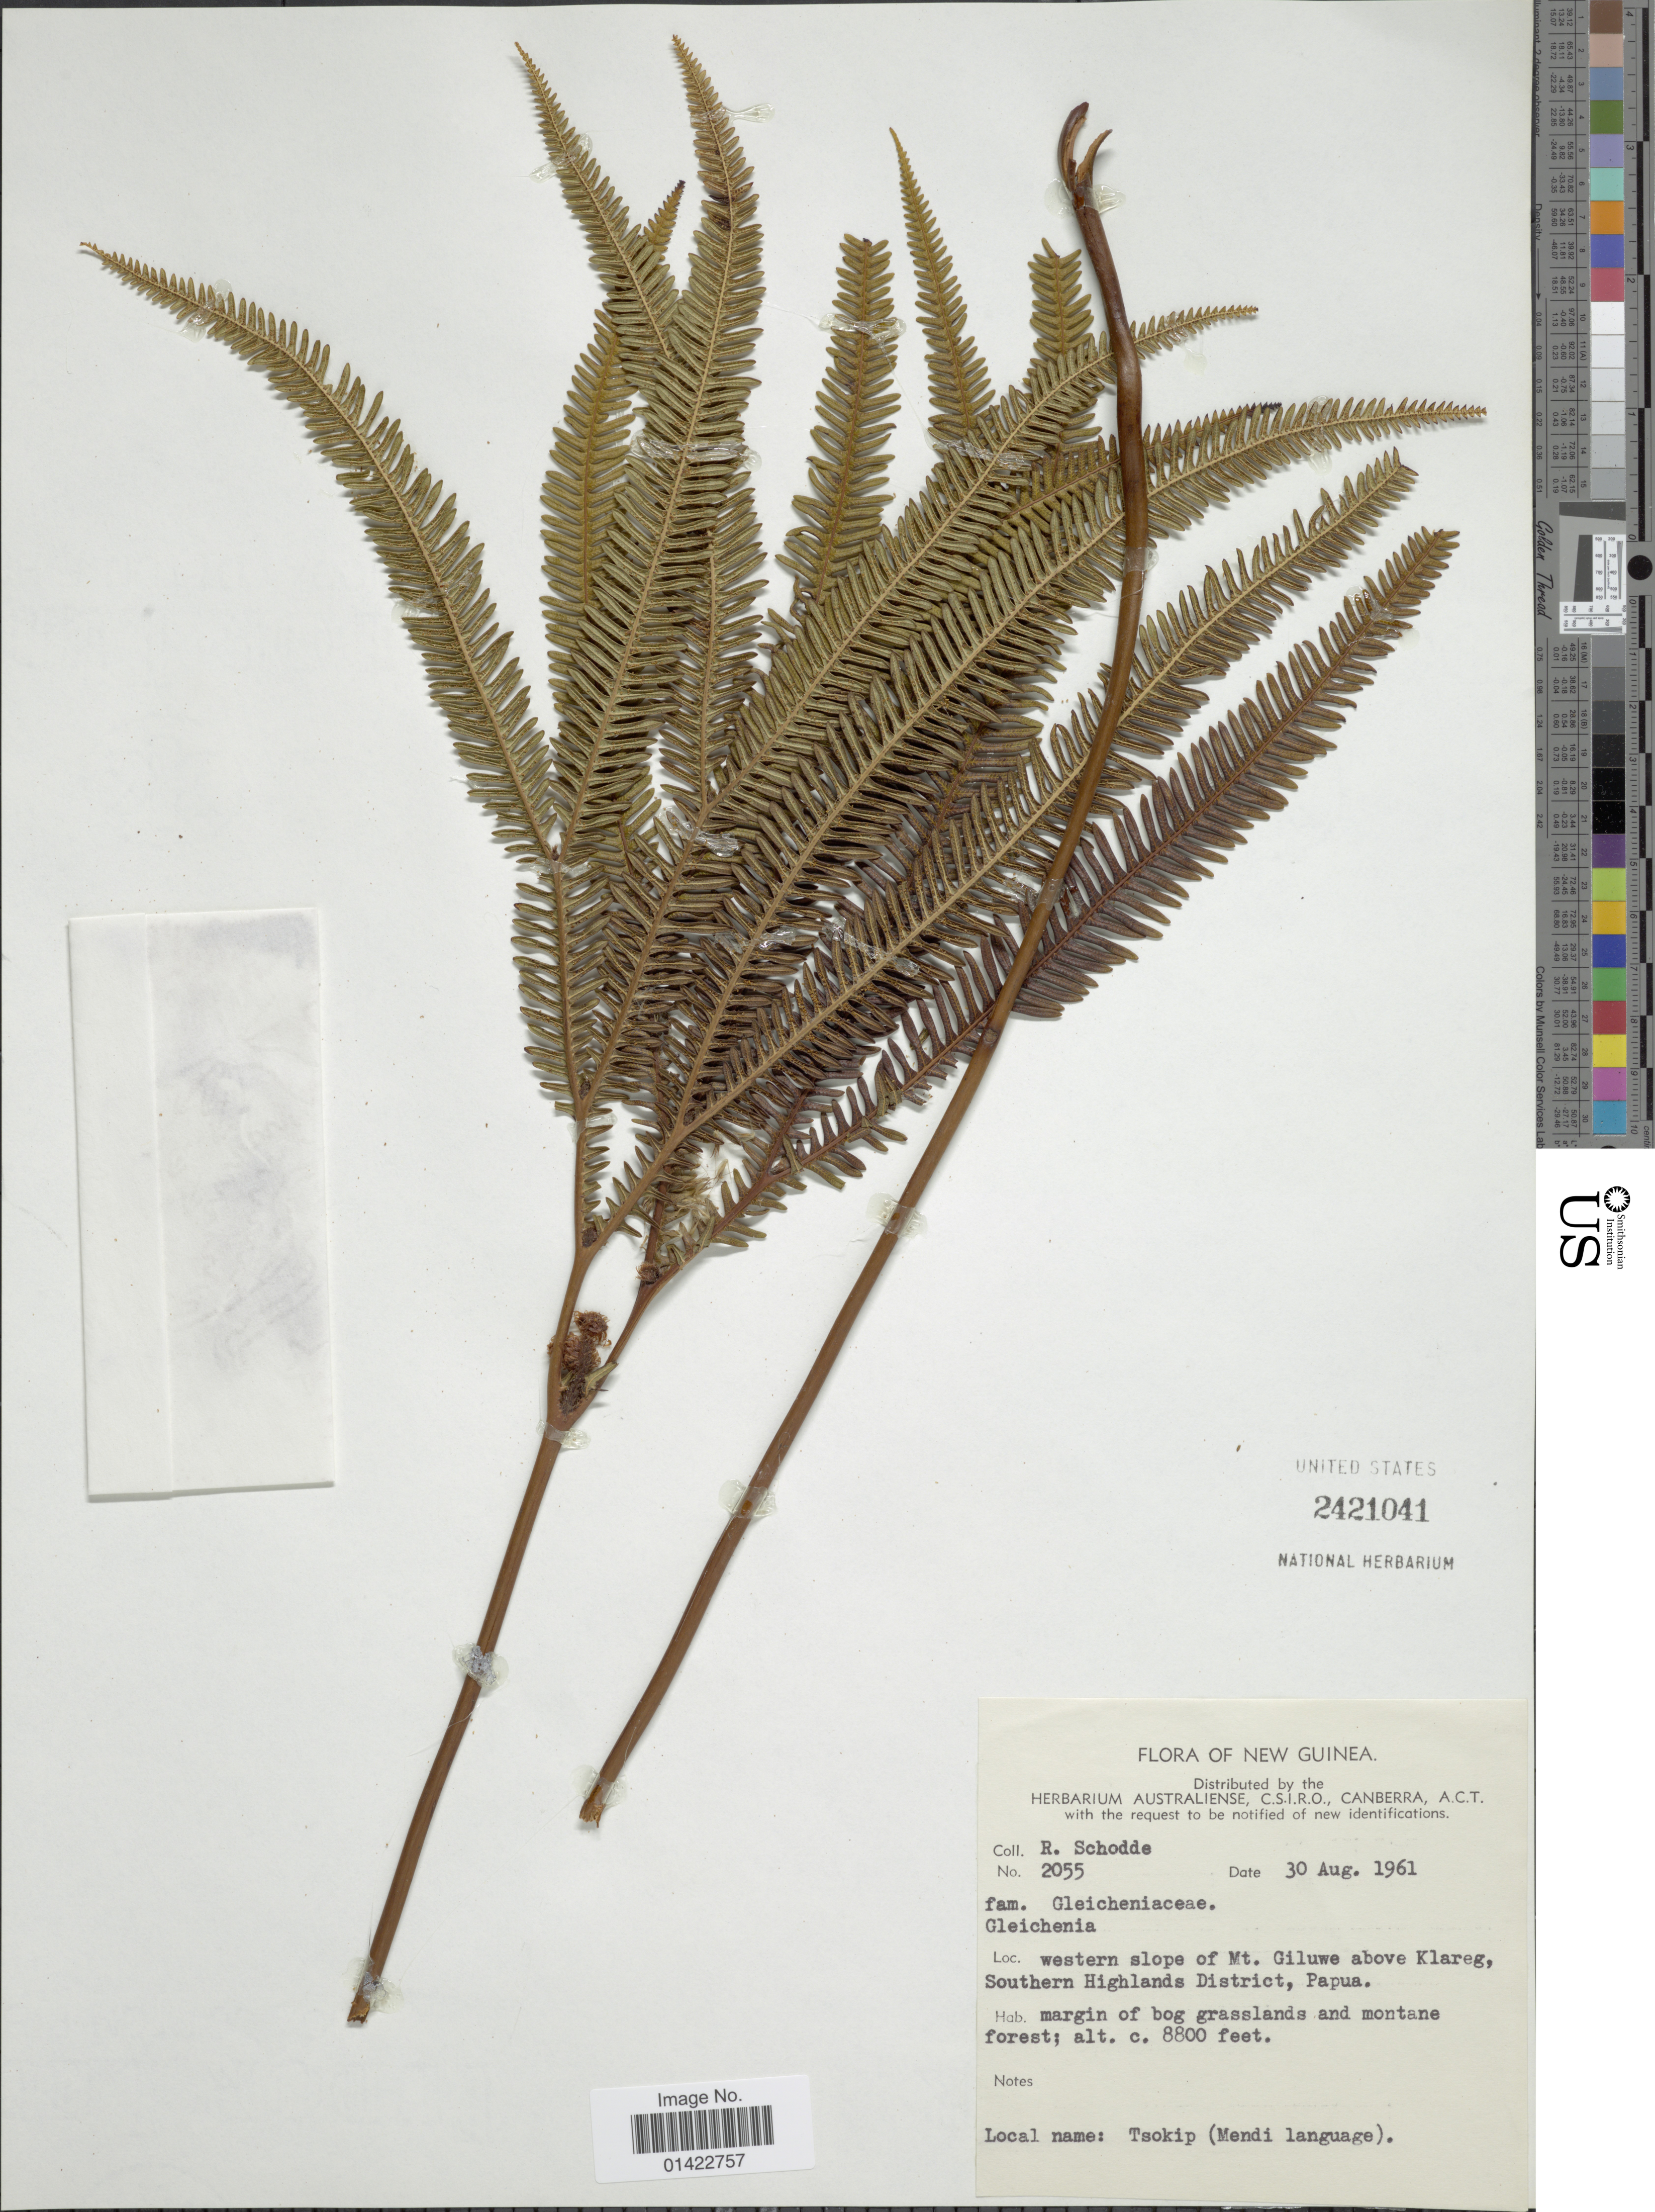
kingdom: Plantae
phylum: Tracheophyta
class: Polypodiopsida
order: Gleicheniales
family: Gleicheniaceae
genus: Sticherus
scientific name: Sticherus sp.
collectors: R. Schodde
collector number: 2055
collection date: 1961-08-30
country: Papua New Guinea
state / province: Southern Highlands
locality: Western slope of Mt. Giluwe above Klareg, Southern Highlands District.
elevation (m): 2682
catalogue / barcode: US 2421041